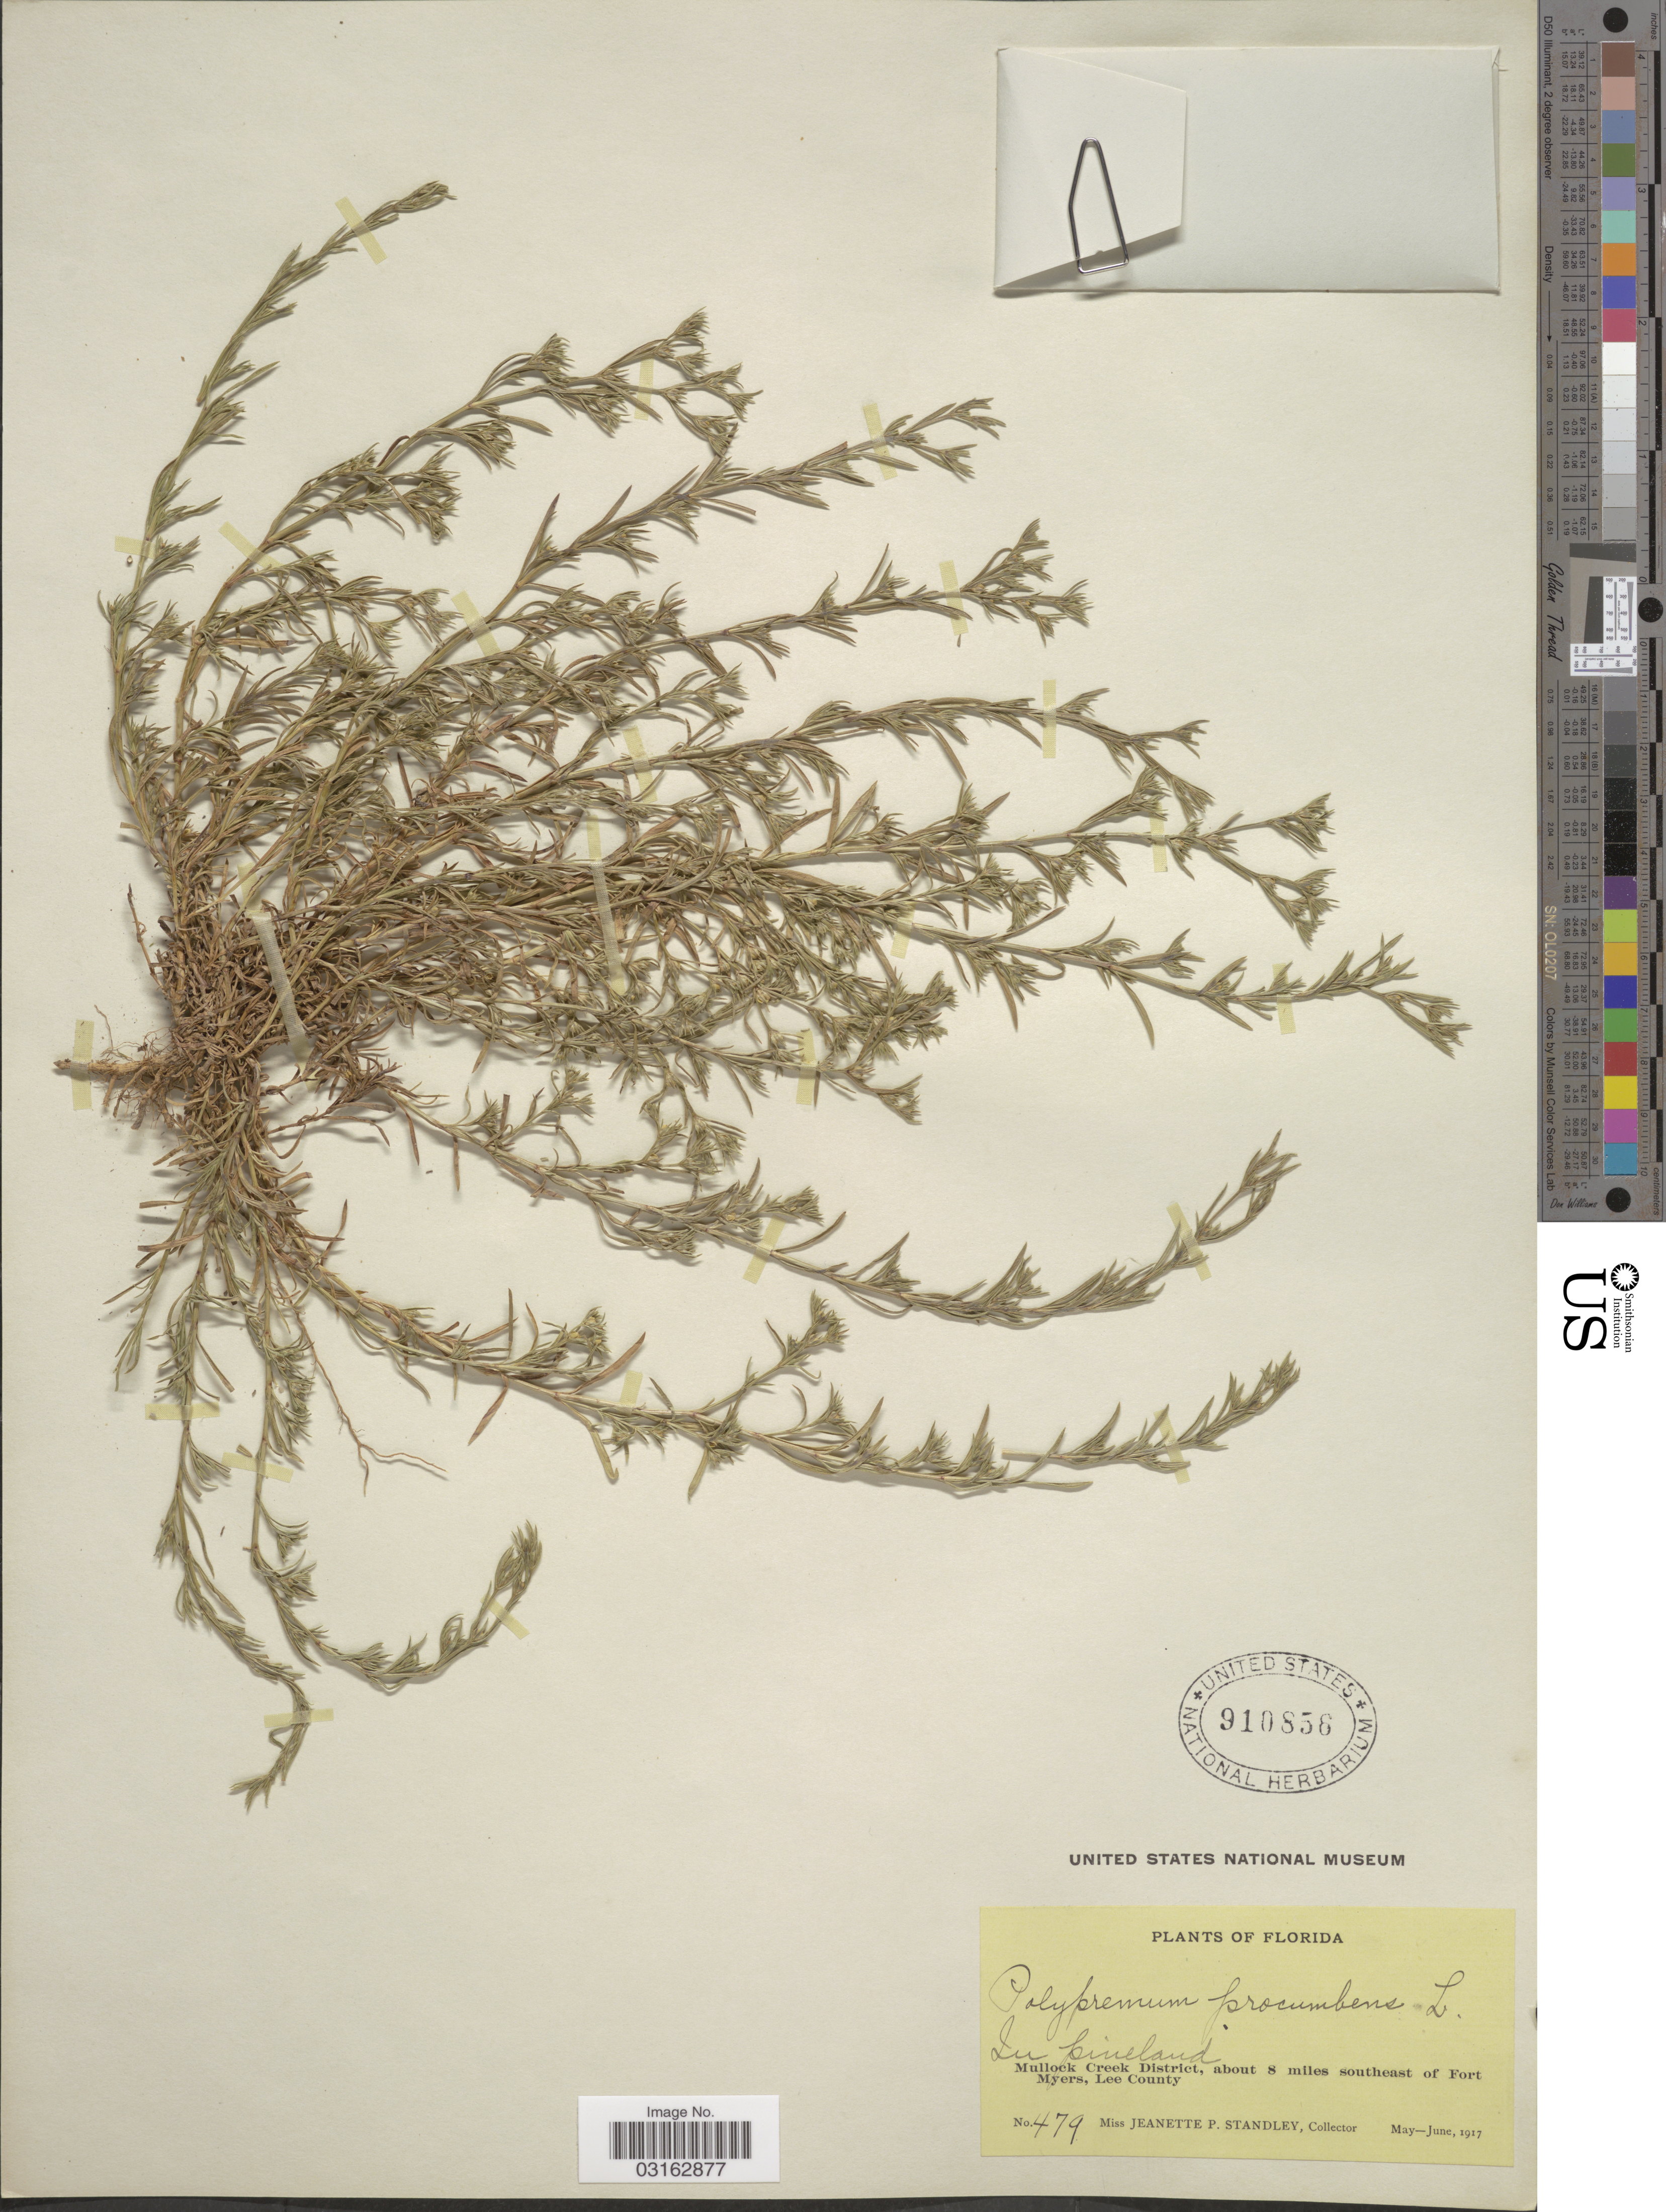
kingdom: Plantae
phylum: Tracheophyta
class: Magnoliopsida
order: Lamiales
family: Tetrachondraceae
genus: Polypremum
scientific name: Polypremum procumbens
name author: L.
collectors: J. P. Standley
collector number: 479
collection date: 1917-05/1917-06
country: United States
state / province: Florida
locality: Mullock Creek District, about 8 miles southeast of Fort Myers, Lee County.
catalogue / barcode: US 910856